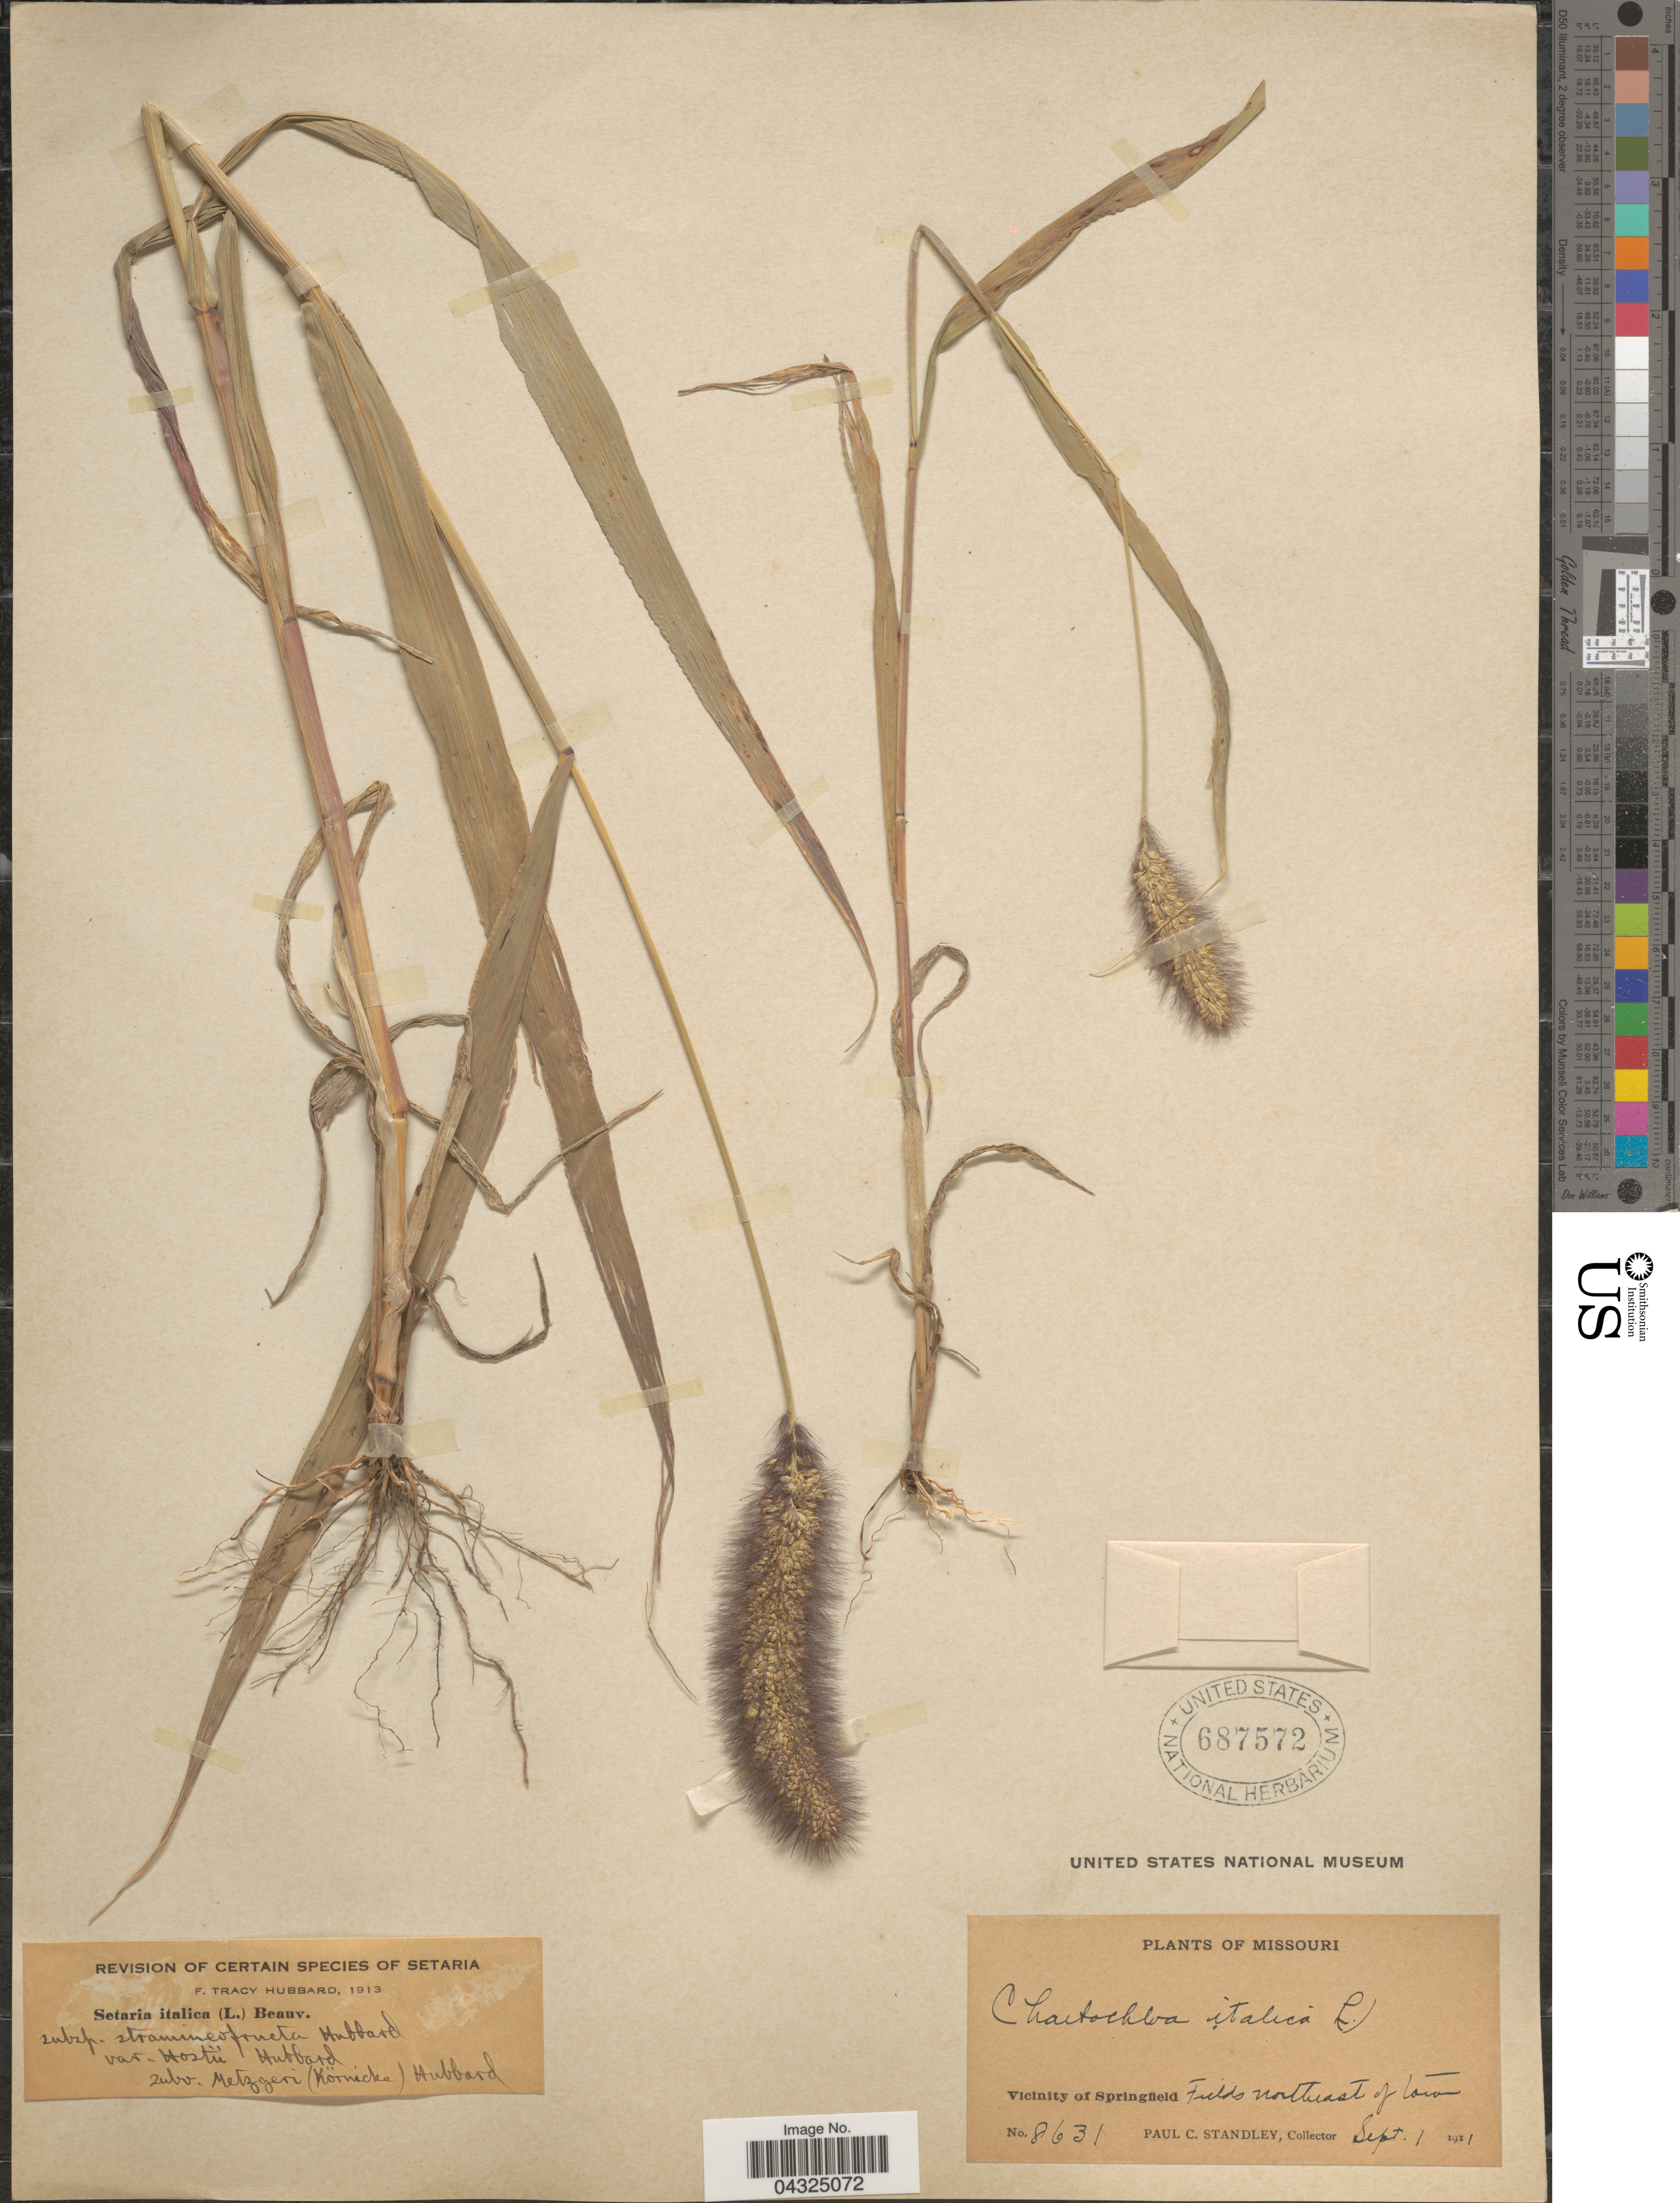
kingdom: Plantae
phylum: Tracheophyta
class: Liliopsida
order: Poales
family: Poaceae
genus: Setaria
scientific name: Setaria italica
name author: (L.) P. Beauv.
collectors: P. C. Standley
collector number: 8631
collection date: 1911-09-01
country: United States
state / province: Missouri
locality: Vicinity of Springfield. Fields northeast of town.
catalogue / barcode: US 687572